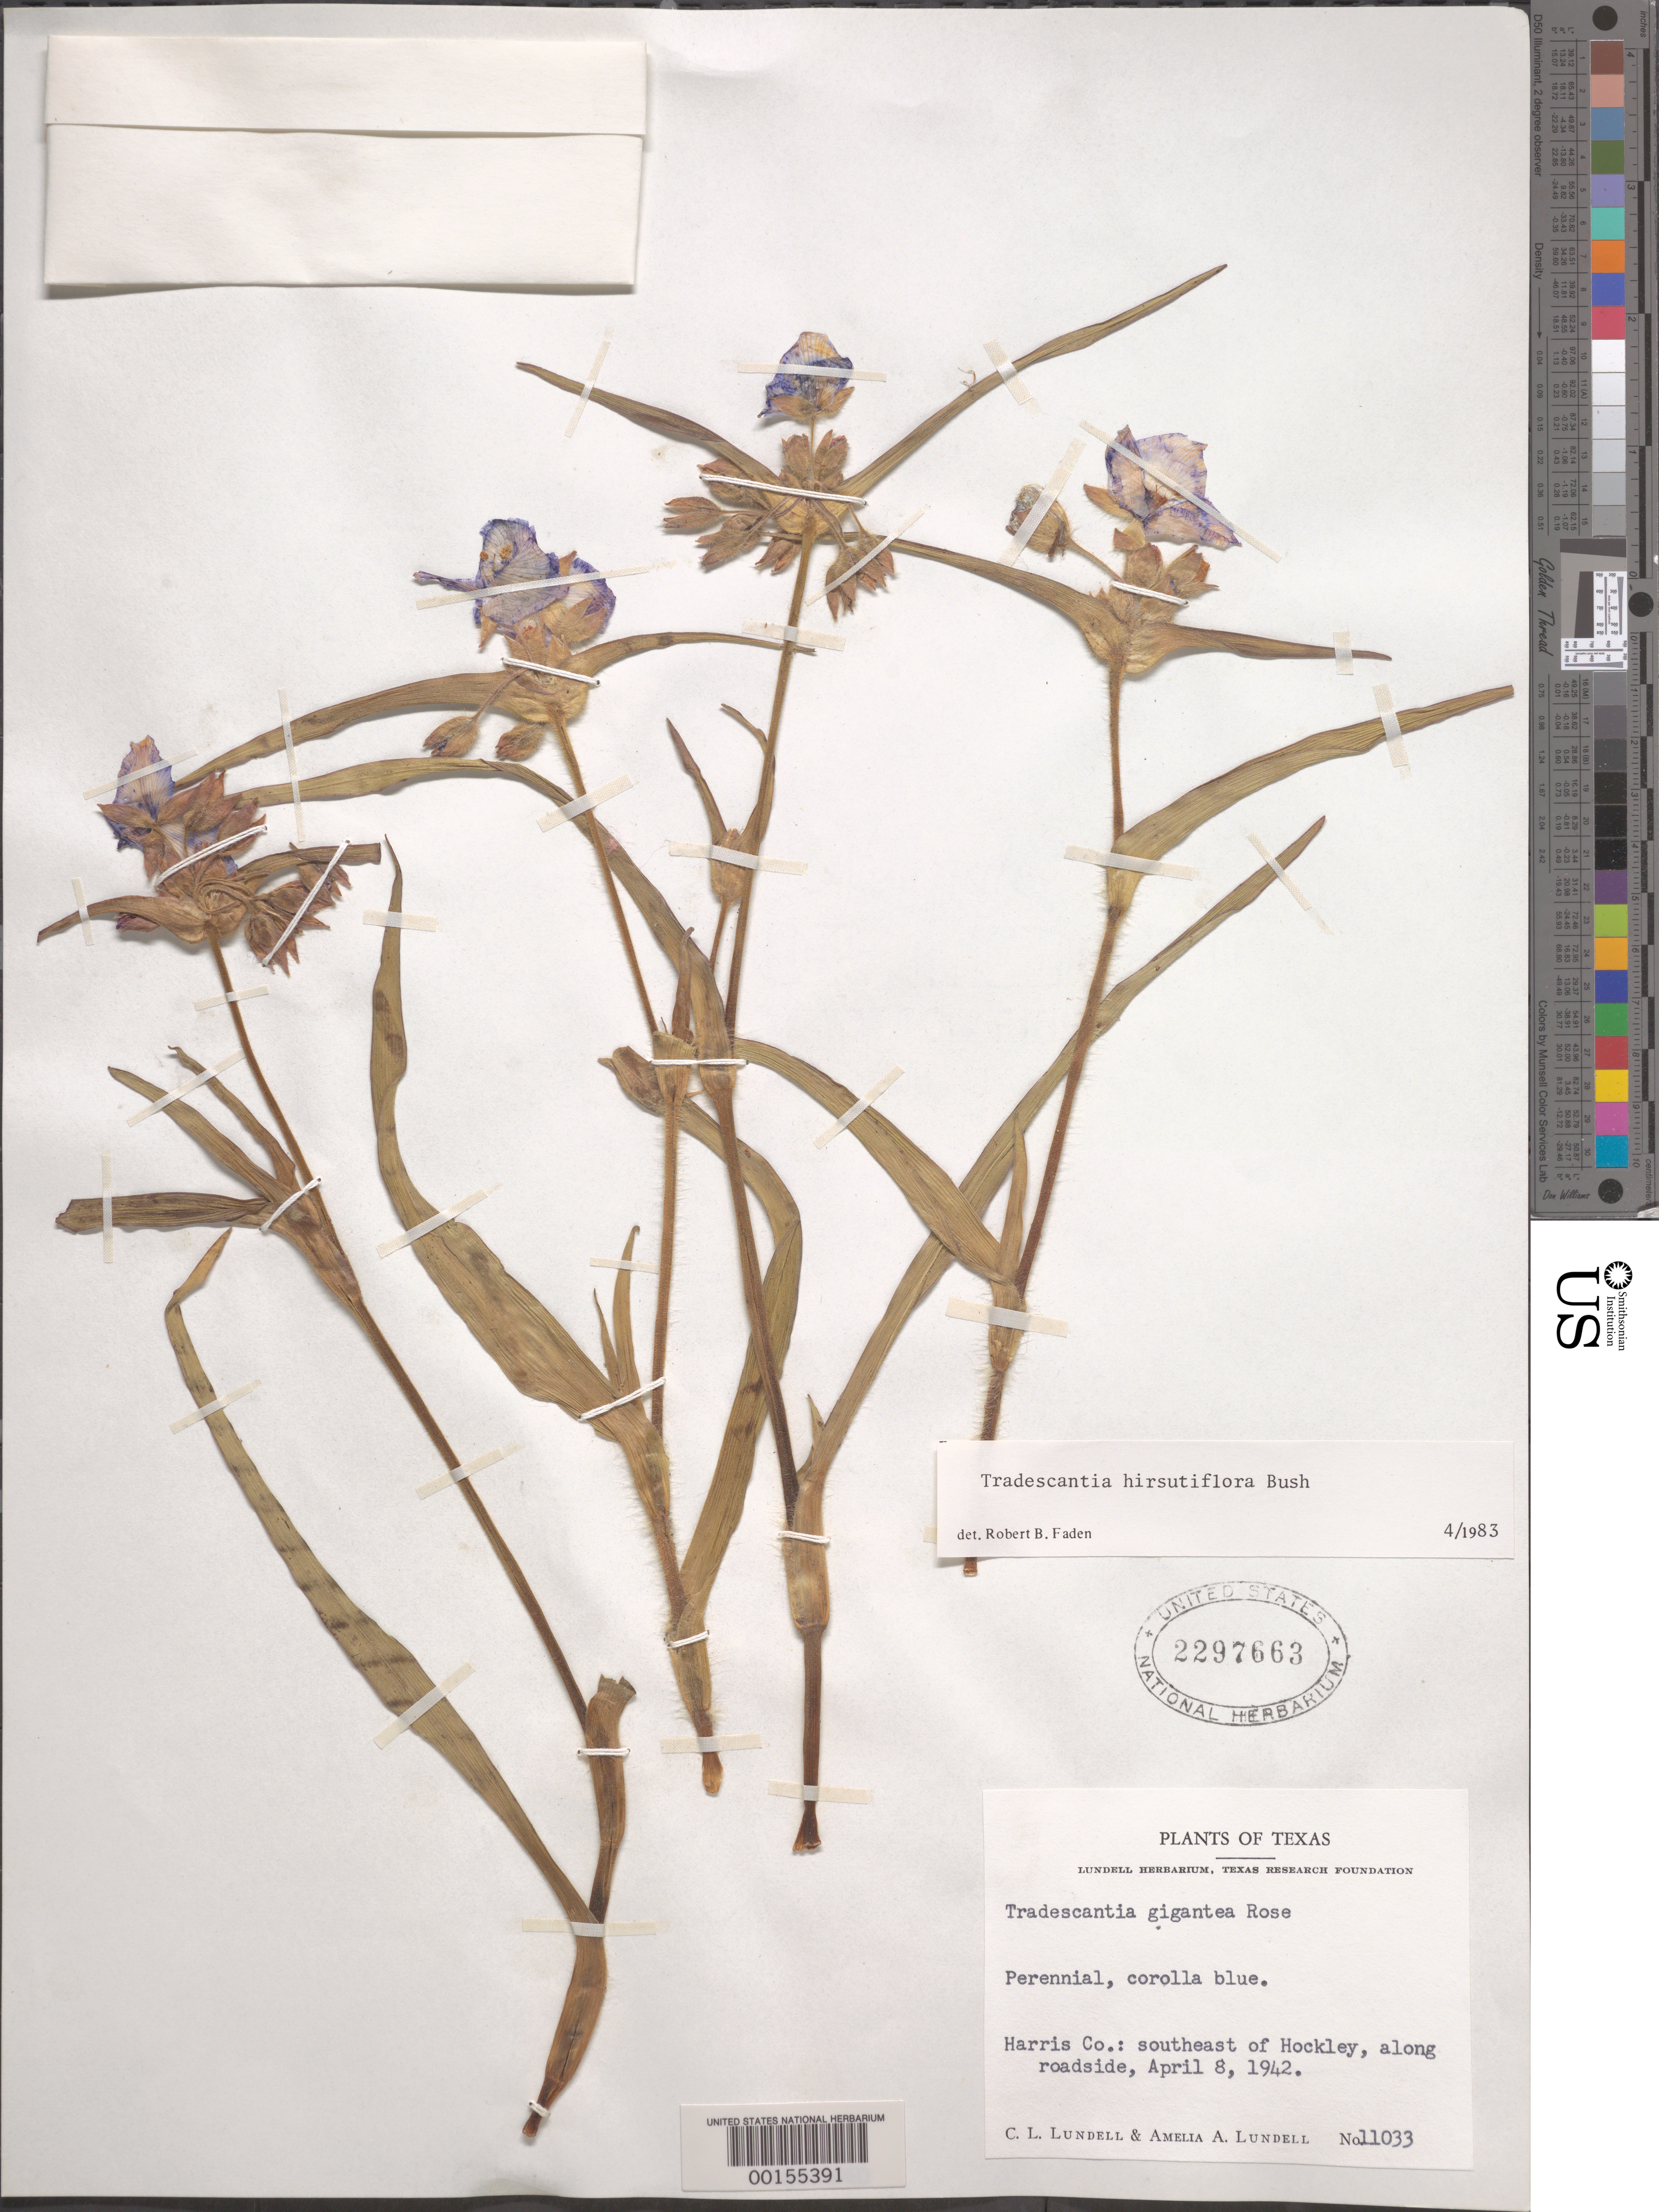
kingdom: Plantae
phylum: Tracheophyta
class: Liliopsida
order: Commelinales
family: Commelinaceae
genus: Tradescantia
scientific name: Tradescantia hirsutiflora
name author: Bush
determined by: Faden, Robert B., (US), Smithsonian Institution - National Museum of Natural History (UNITED STATES)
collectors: C. L. Lundell & A. A. Lundell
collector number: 11033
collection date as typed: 08 Apr 1942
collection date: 1942-04-08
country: United States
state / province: Texas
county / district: Harris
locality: Se of hockley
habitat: Roadside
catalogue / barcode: US 2297663